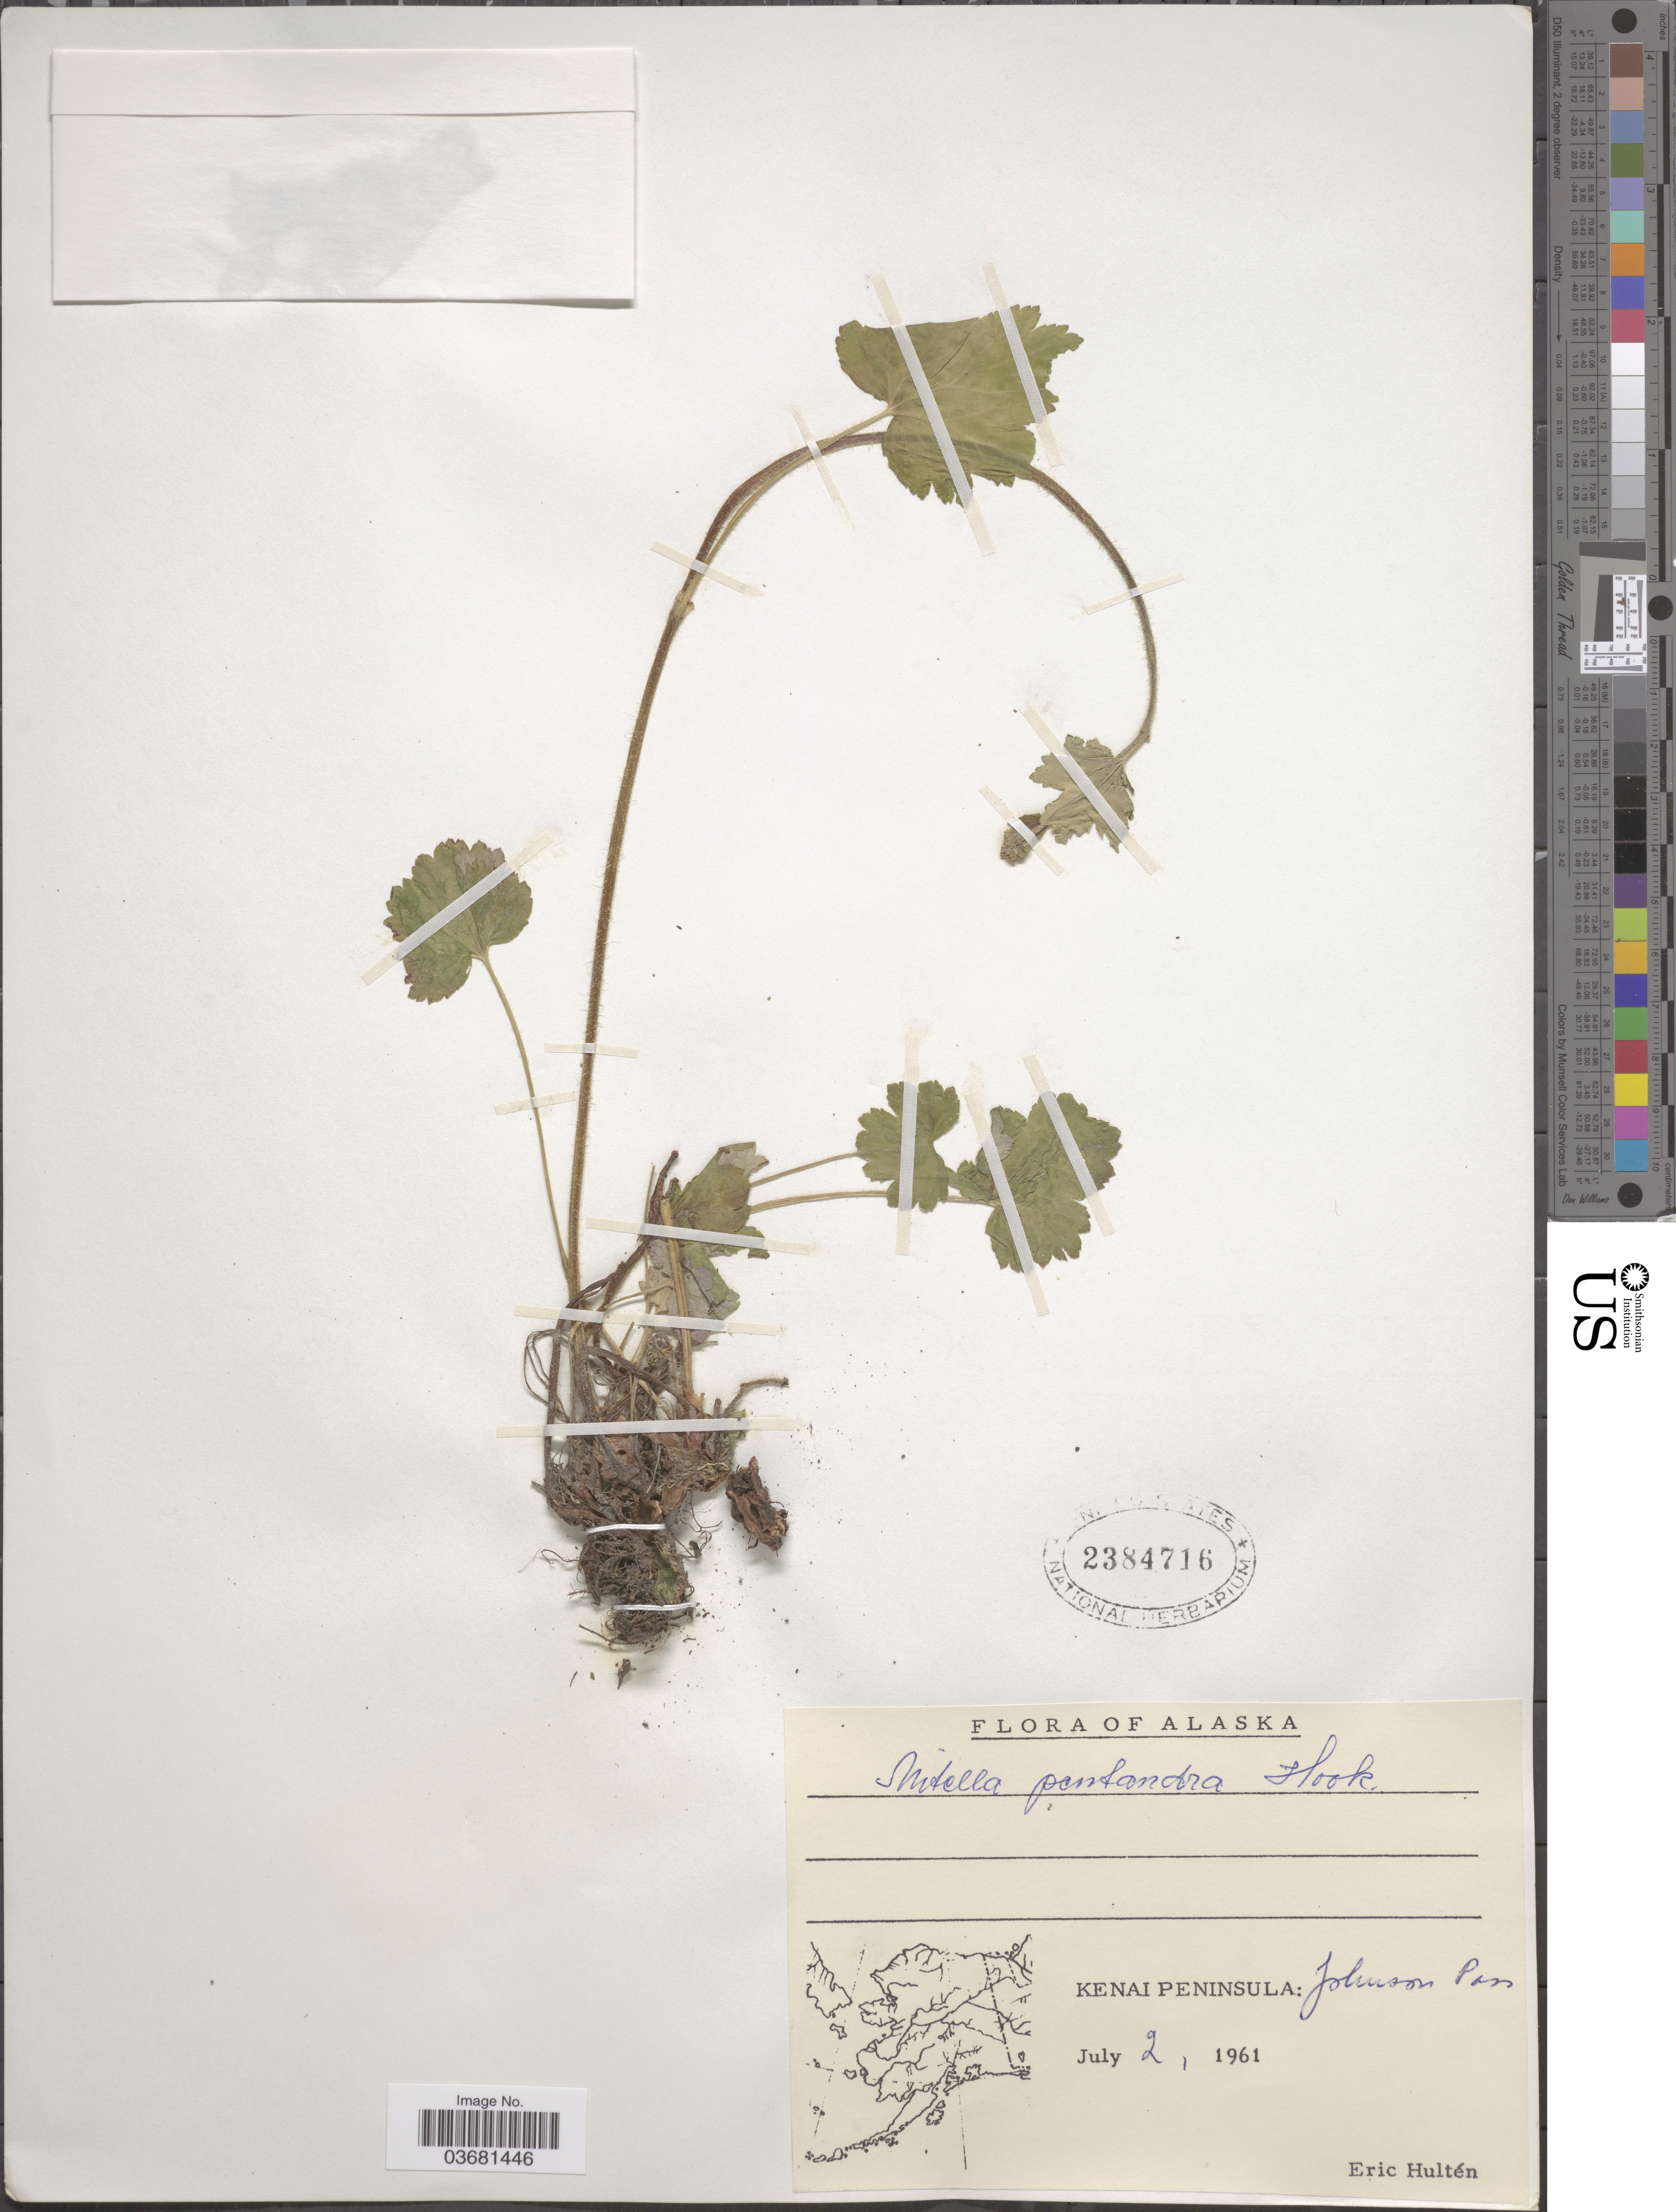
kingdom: Plantae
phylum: Tracheophyta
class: Magnoliopsida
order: Saxifragales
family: Saxifragaceae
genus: Mitella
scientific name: Mitella pentandra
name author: Hook.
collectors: E. G. Hultén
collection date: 1961-07-02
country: United States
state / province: Alaska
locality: Kenai Peninsula: Johnson Pass.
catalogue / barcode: US 2384716